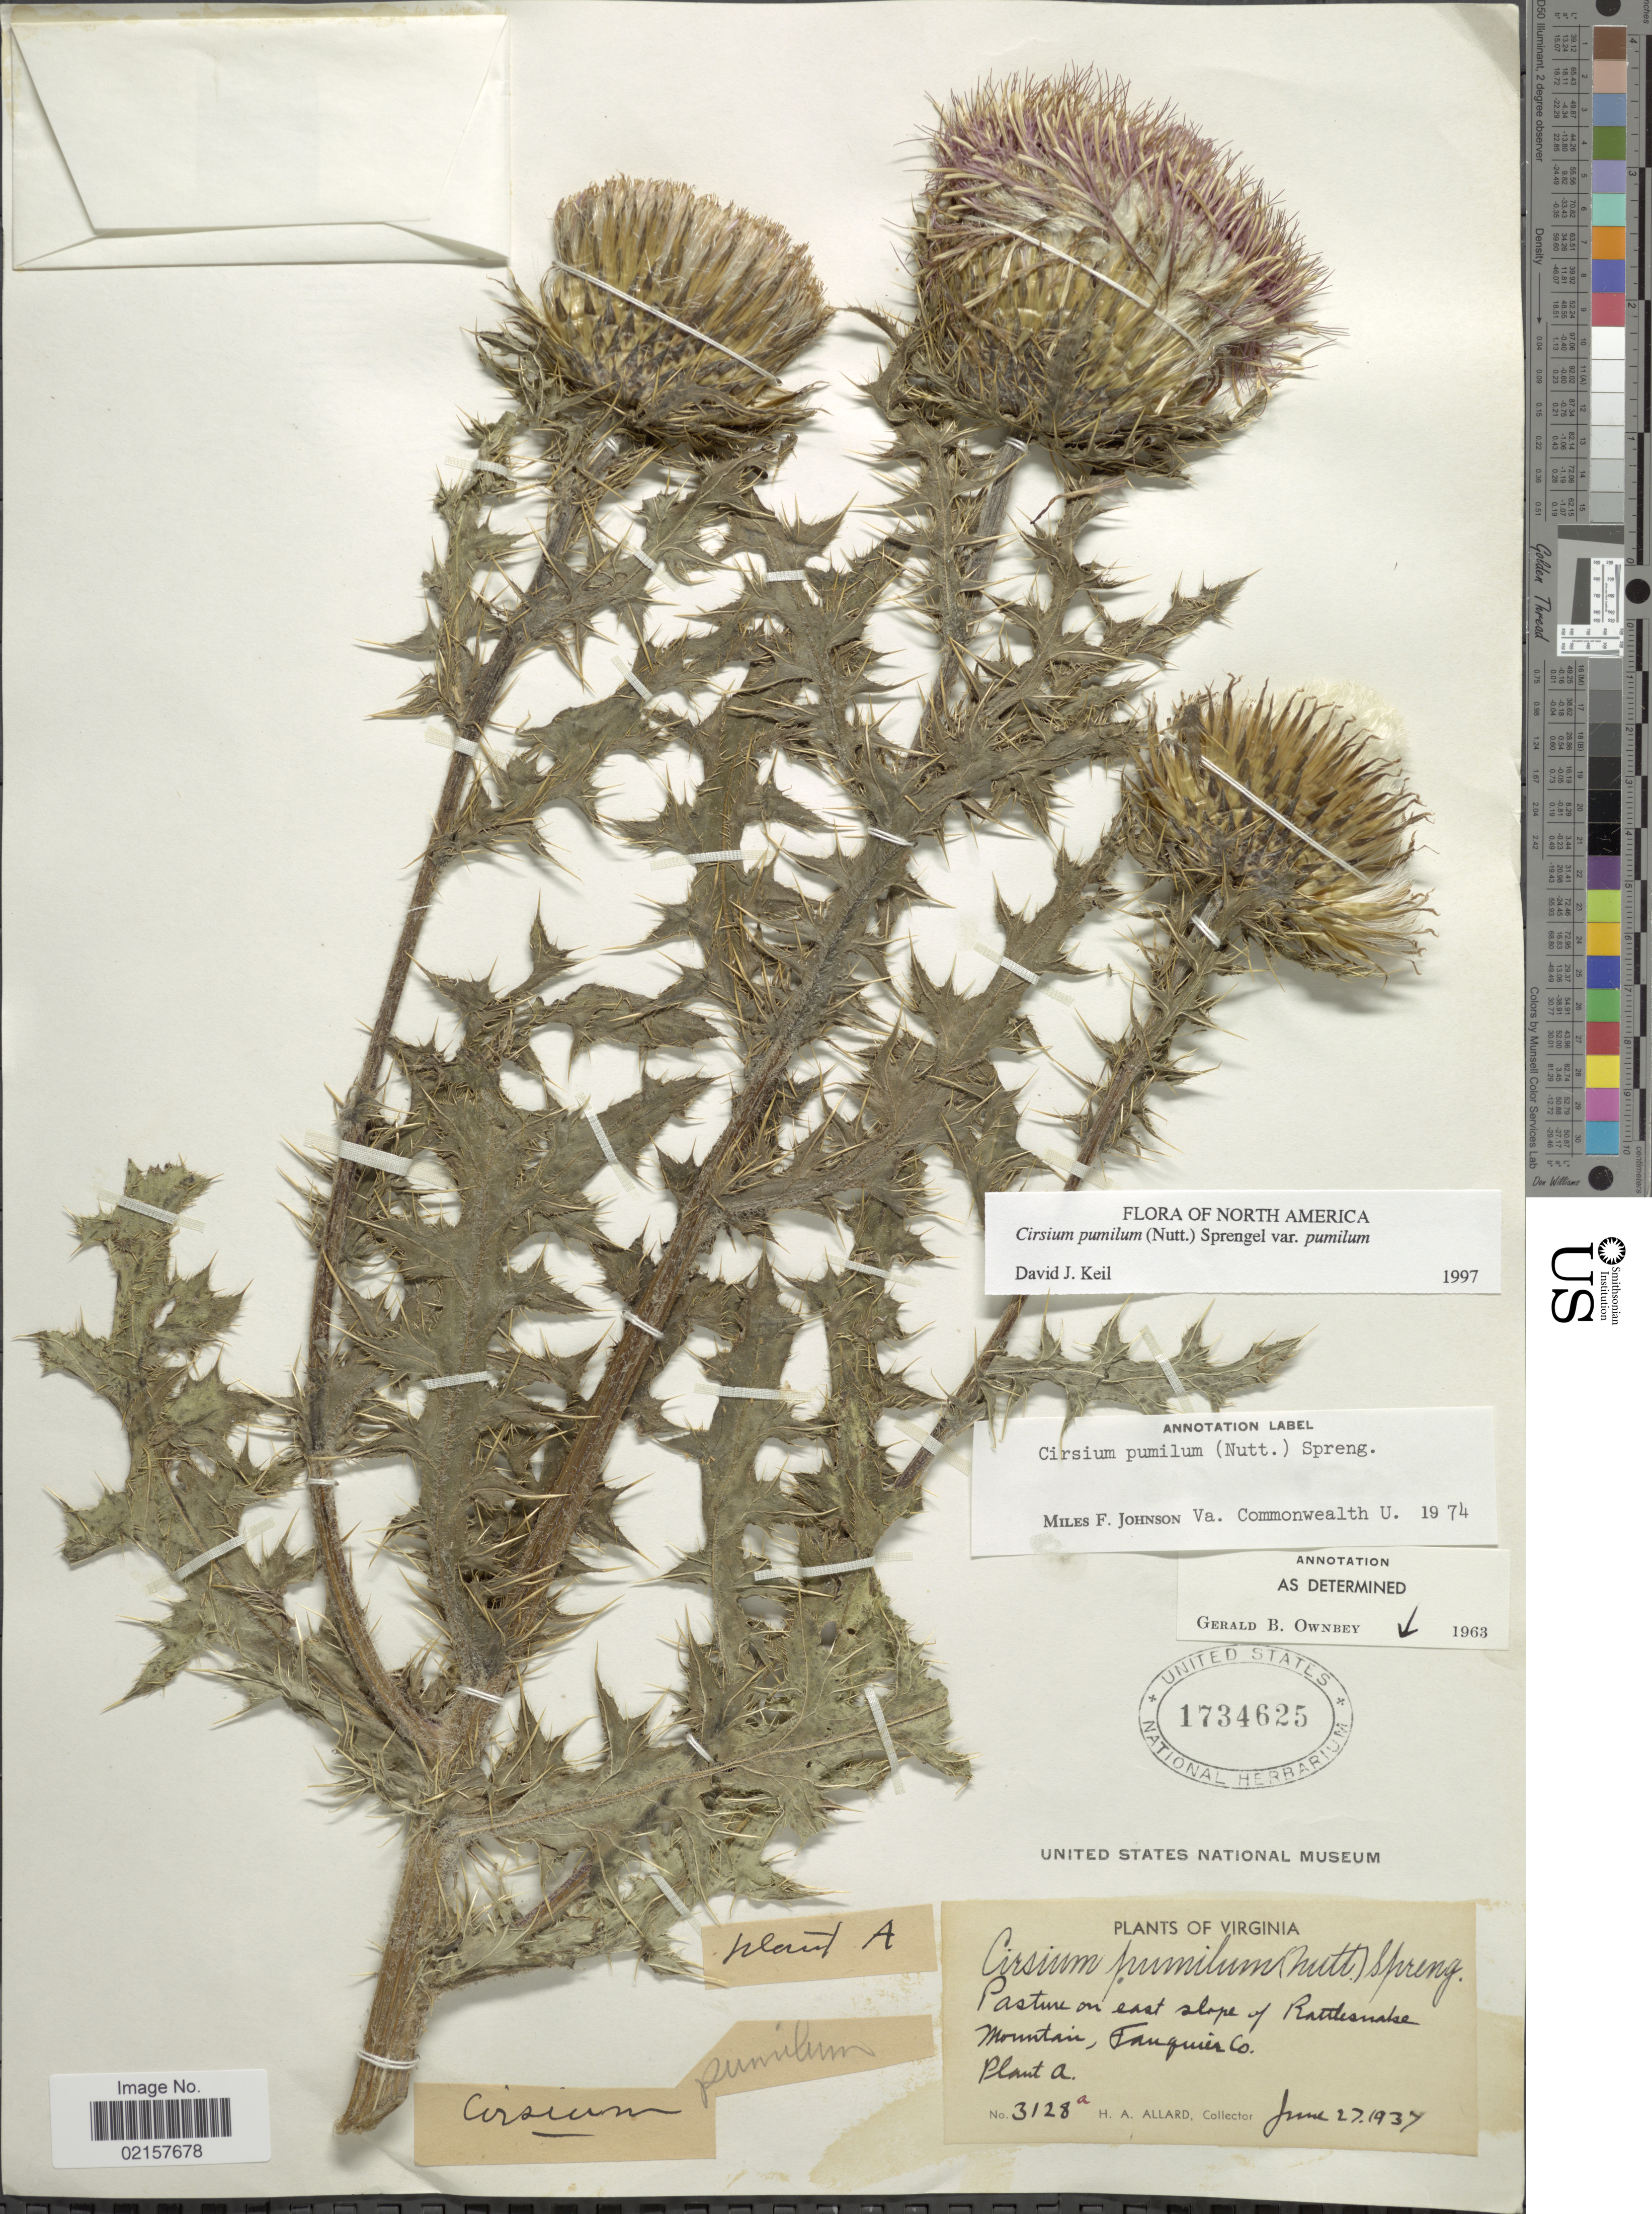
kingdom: Plantae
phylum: Tracheophyta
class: Magnoliopsida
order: Asterales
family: Asteraceae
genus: Cirsium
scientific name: Cirsium pumilum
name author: (Nutt.) Spreng.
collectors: H. A. Allard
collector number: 3128a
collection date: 1937-06-27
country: United States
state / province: Virginia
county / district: Fauquier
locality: Pasture on east slope of Rattlesnake Mountain, Fauquier Co.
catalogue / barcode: US 1734625